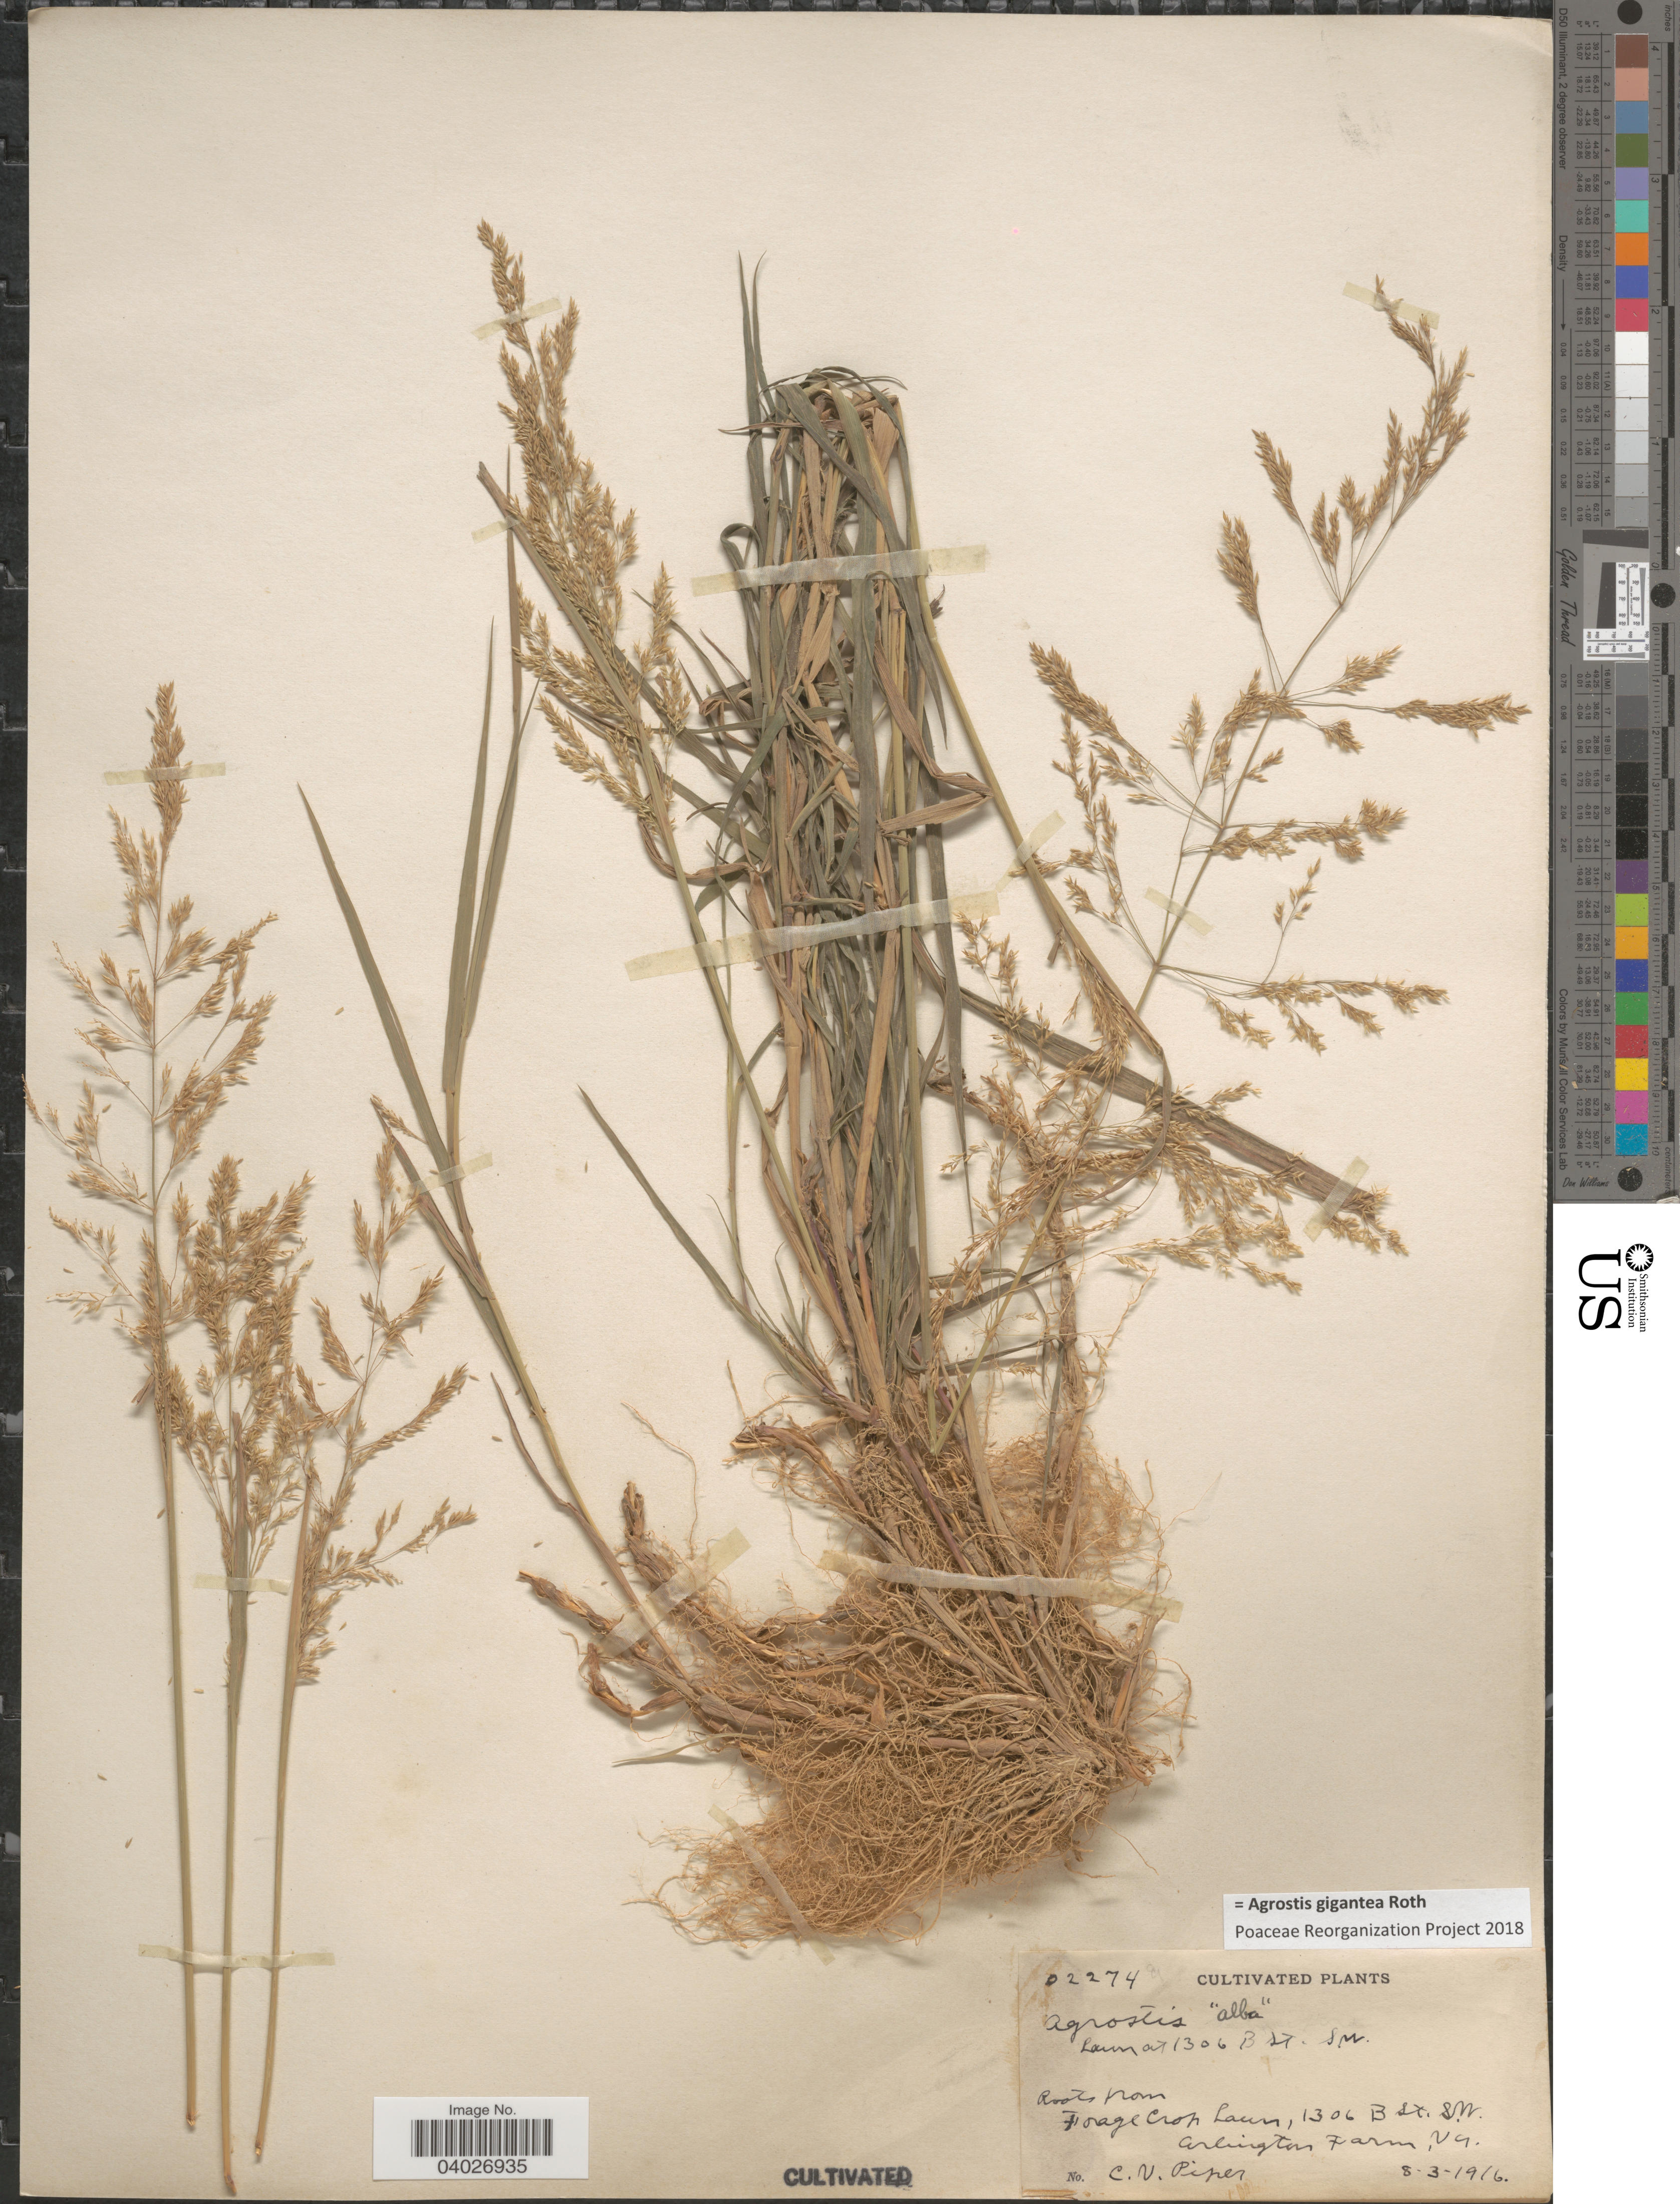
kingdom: Plantae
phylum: Tracheophyta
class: Liliopsida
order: Poales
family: Poaceae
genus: Agrostis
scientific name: Agrostis gigantea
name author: Roth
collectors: C. V. Piper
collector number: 02274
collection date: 1916-08-03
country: United States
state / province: Virginia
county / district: Arlington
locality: Forage Crop Lawn, 1306 B St. S.W. Arlington Farm.